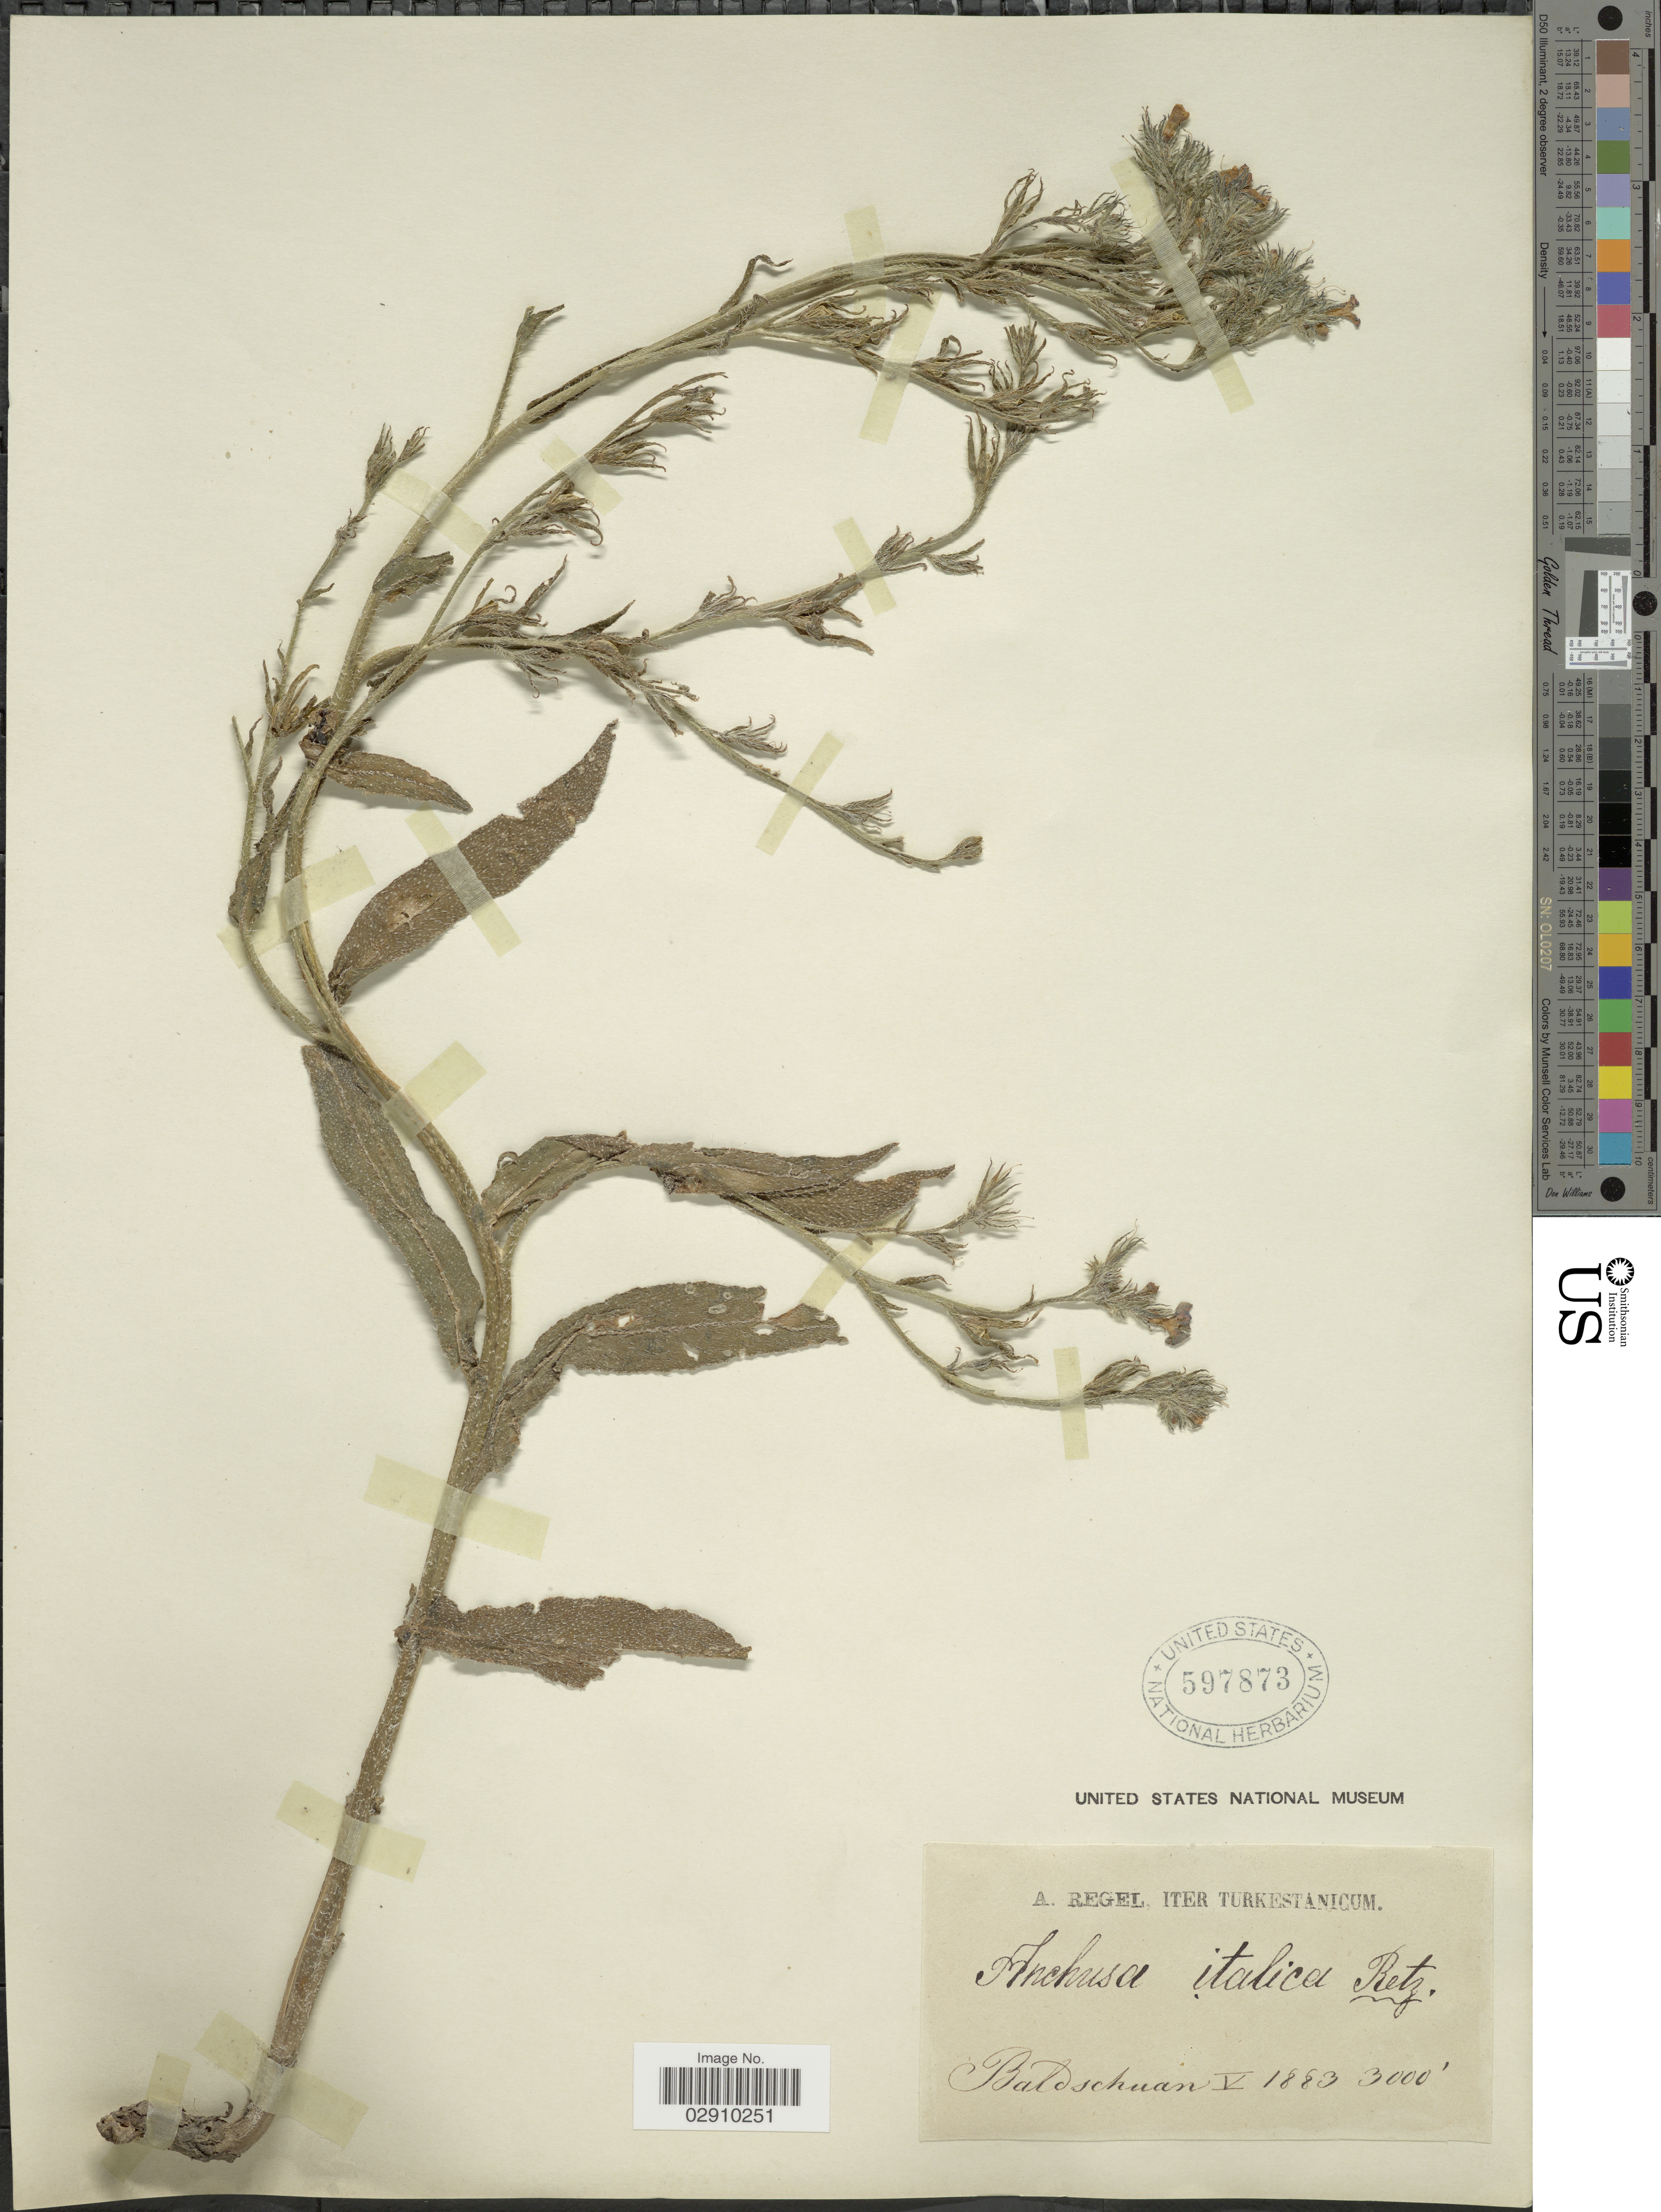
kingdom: Plantae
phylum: Tracheophyta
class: Magnoliopsida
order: Boraginales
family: Boraginaceae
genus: Anchusa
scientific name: Anchusa italica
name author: Retz.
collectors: A. Regel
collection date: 1883-05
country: Tajikistan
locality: Baldschuan.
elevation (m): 914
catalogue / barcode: US 597873